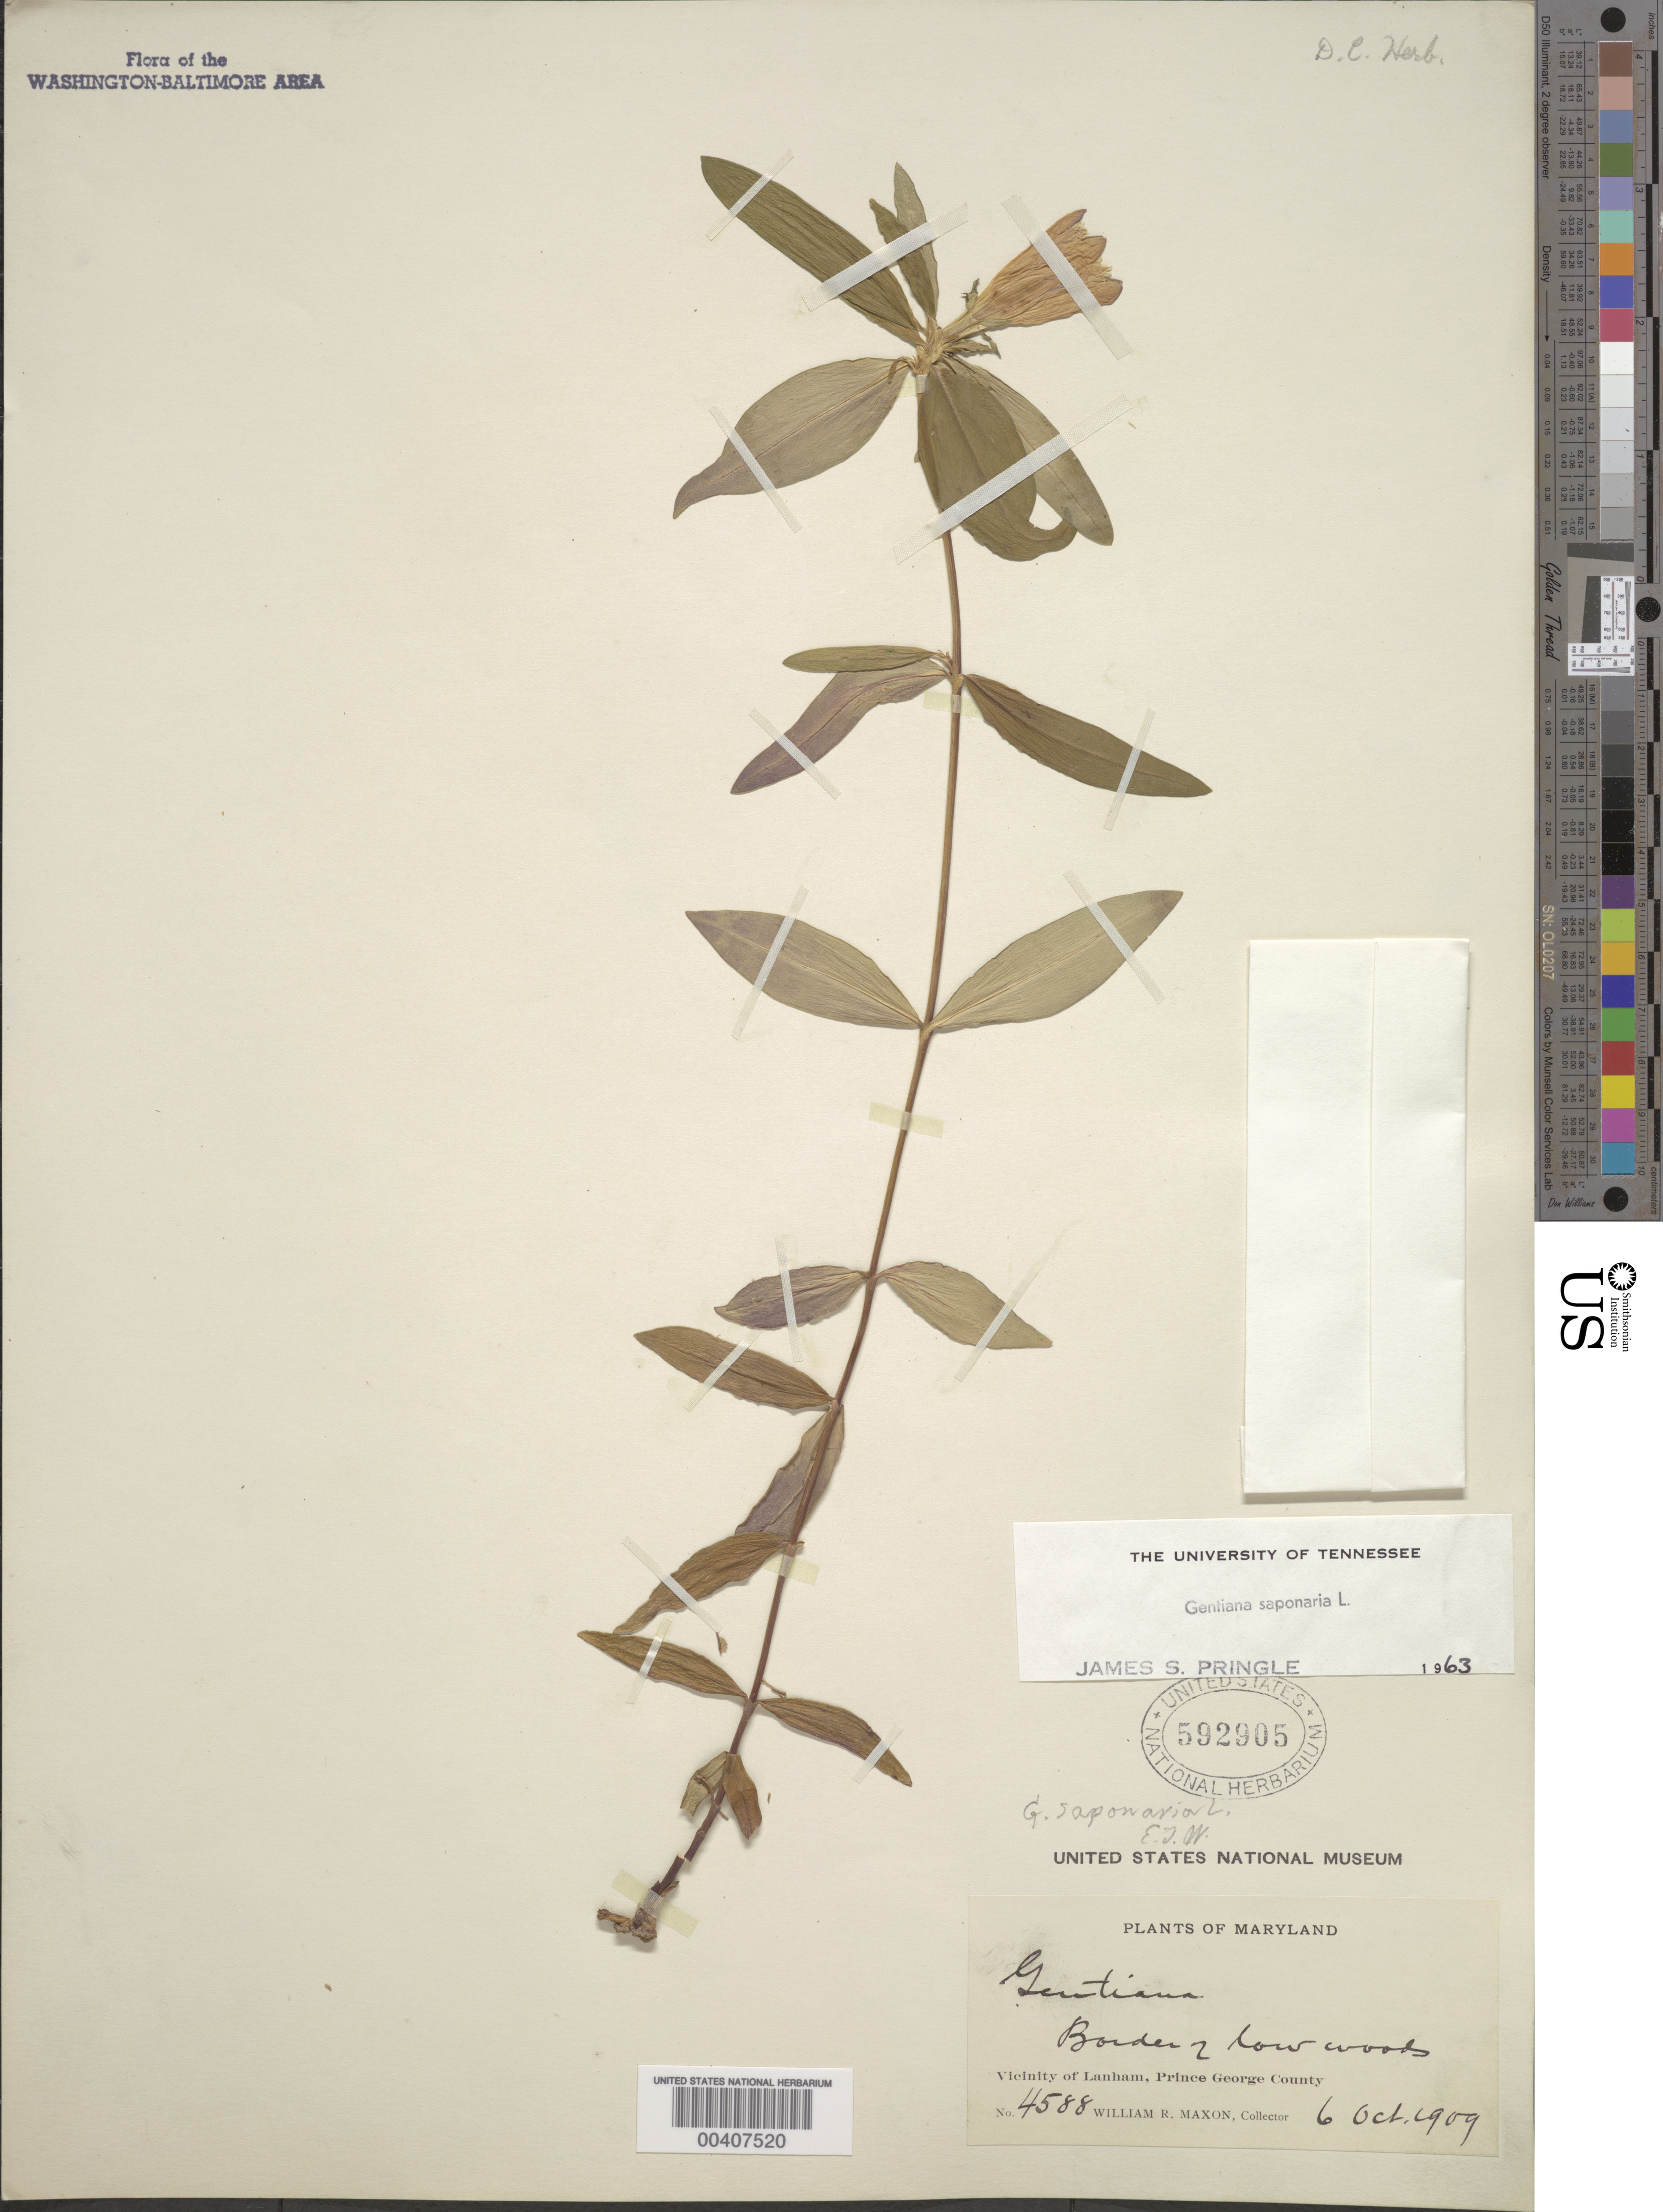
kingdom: Plantae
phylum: Tracheophyta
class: Magnoliopsida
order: Gentianales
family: Gentianaceae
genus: Gentiana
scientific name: Gentiana saponaria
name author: L.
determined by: Pringle, J. S.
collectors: W. R. Maxon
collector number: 4588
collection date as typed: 06 Oct 1909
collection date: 1909-10-06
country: United States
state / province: Maryland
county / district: Prince George's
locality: Vicinity of Lanham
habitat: Border of low woods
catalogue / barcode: US 592905